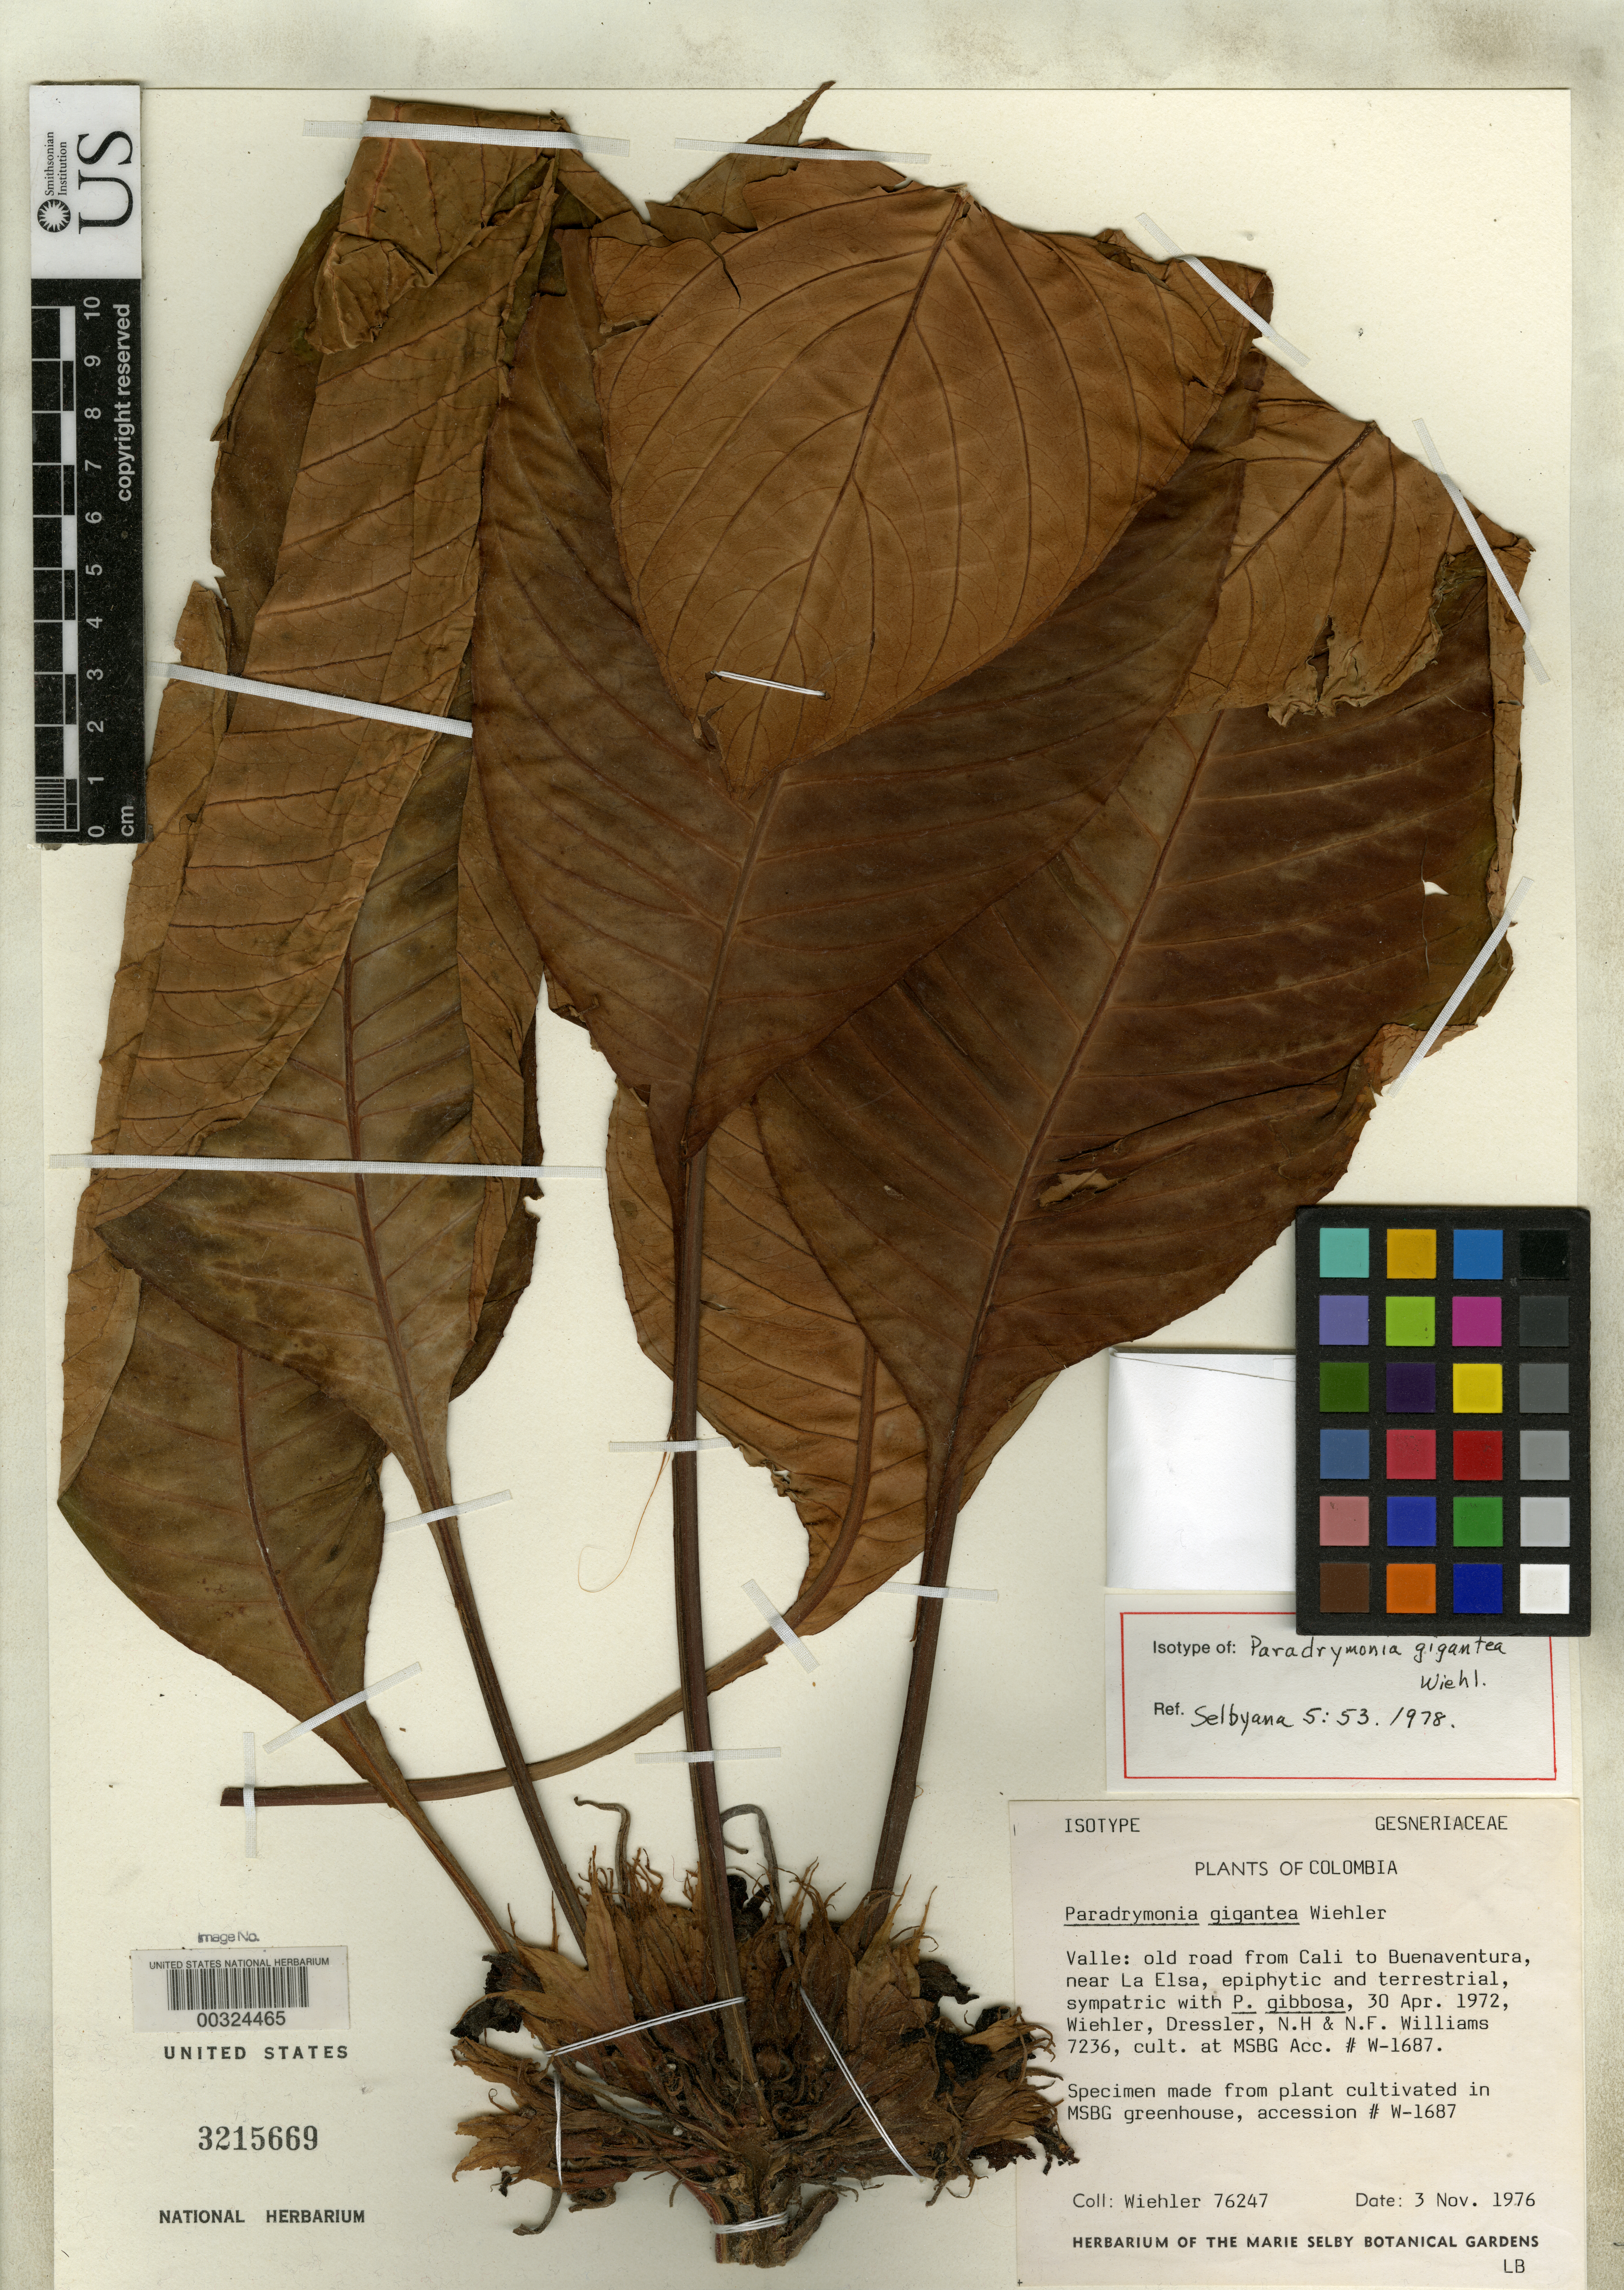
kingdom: Plantae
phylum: Tracheophyta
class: Magnoliopsida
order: Lamiales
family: Gesneriaceae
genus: Paradrymonia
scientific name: Paradrymonia gigantea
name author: Wiehler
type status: Isotype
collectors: H. J. Wiehler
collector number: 76247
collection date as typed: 03 Nov 1976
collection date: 1976-11-03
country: Colombia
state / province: Valle del Cauca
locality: Old road from Cali to Buena Ventura, near La Elsa.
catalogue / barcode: US 3215669